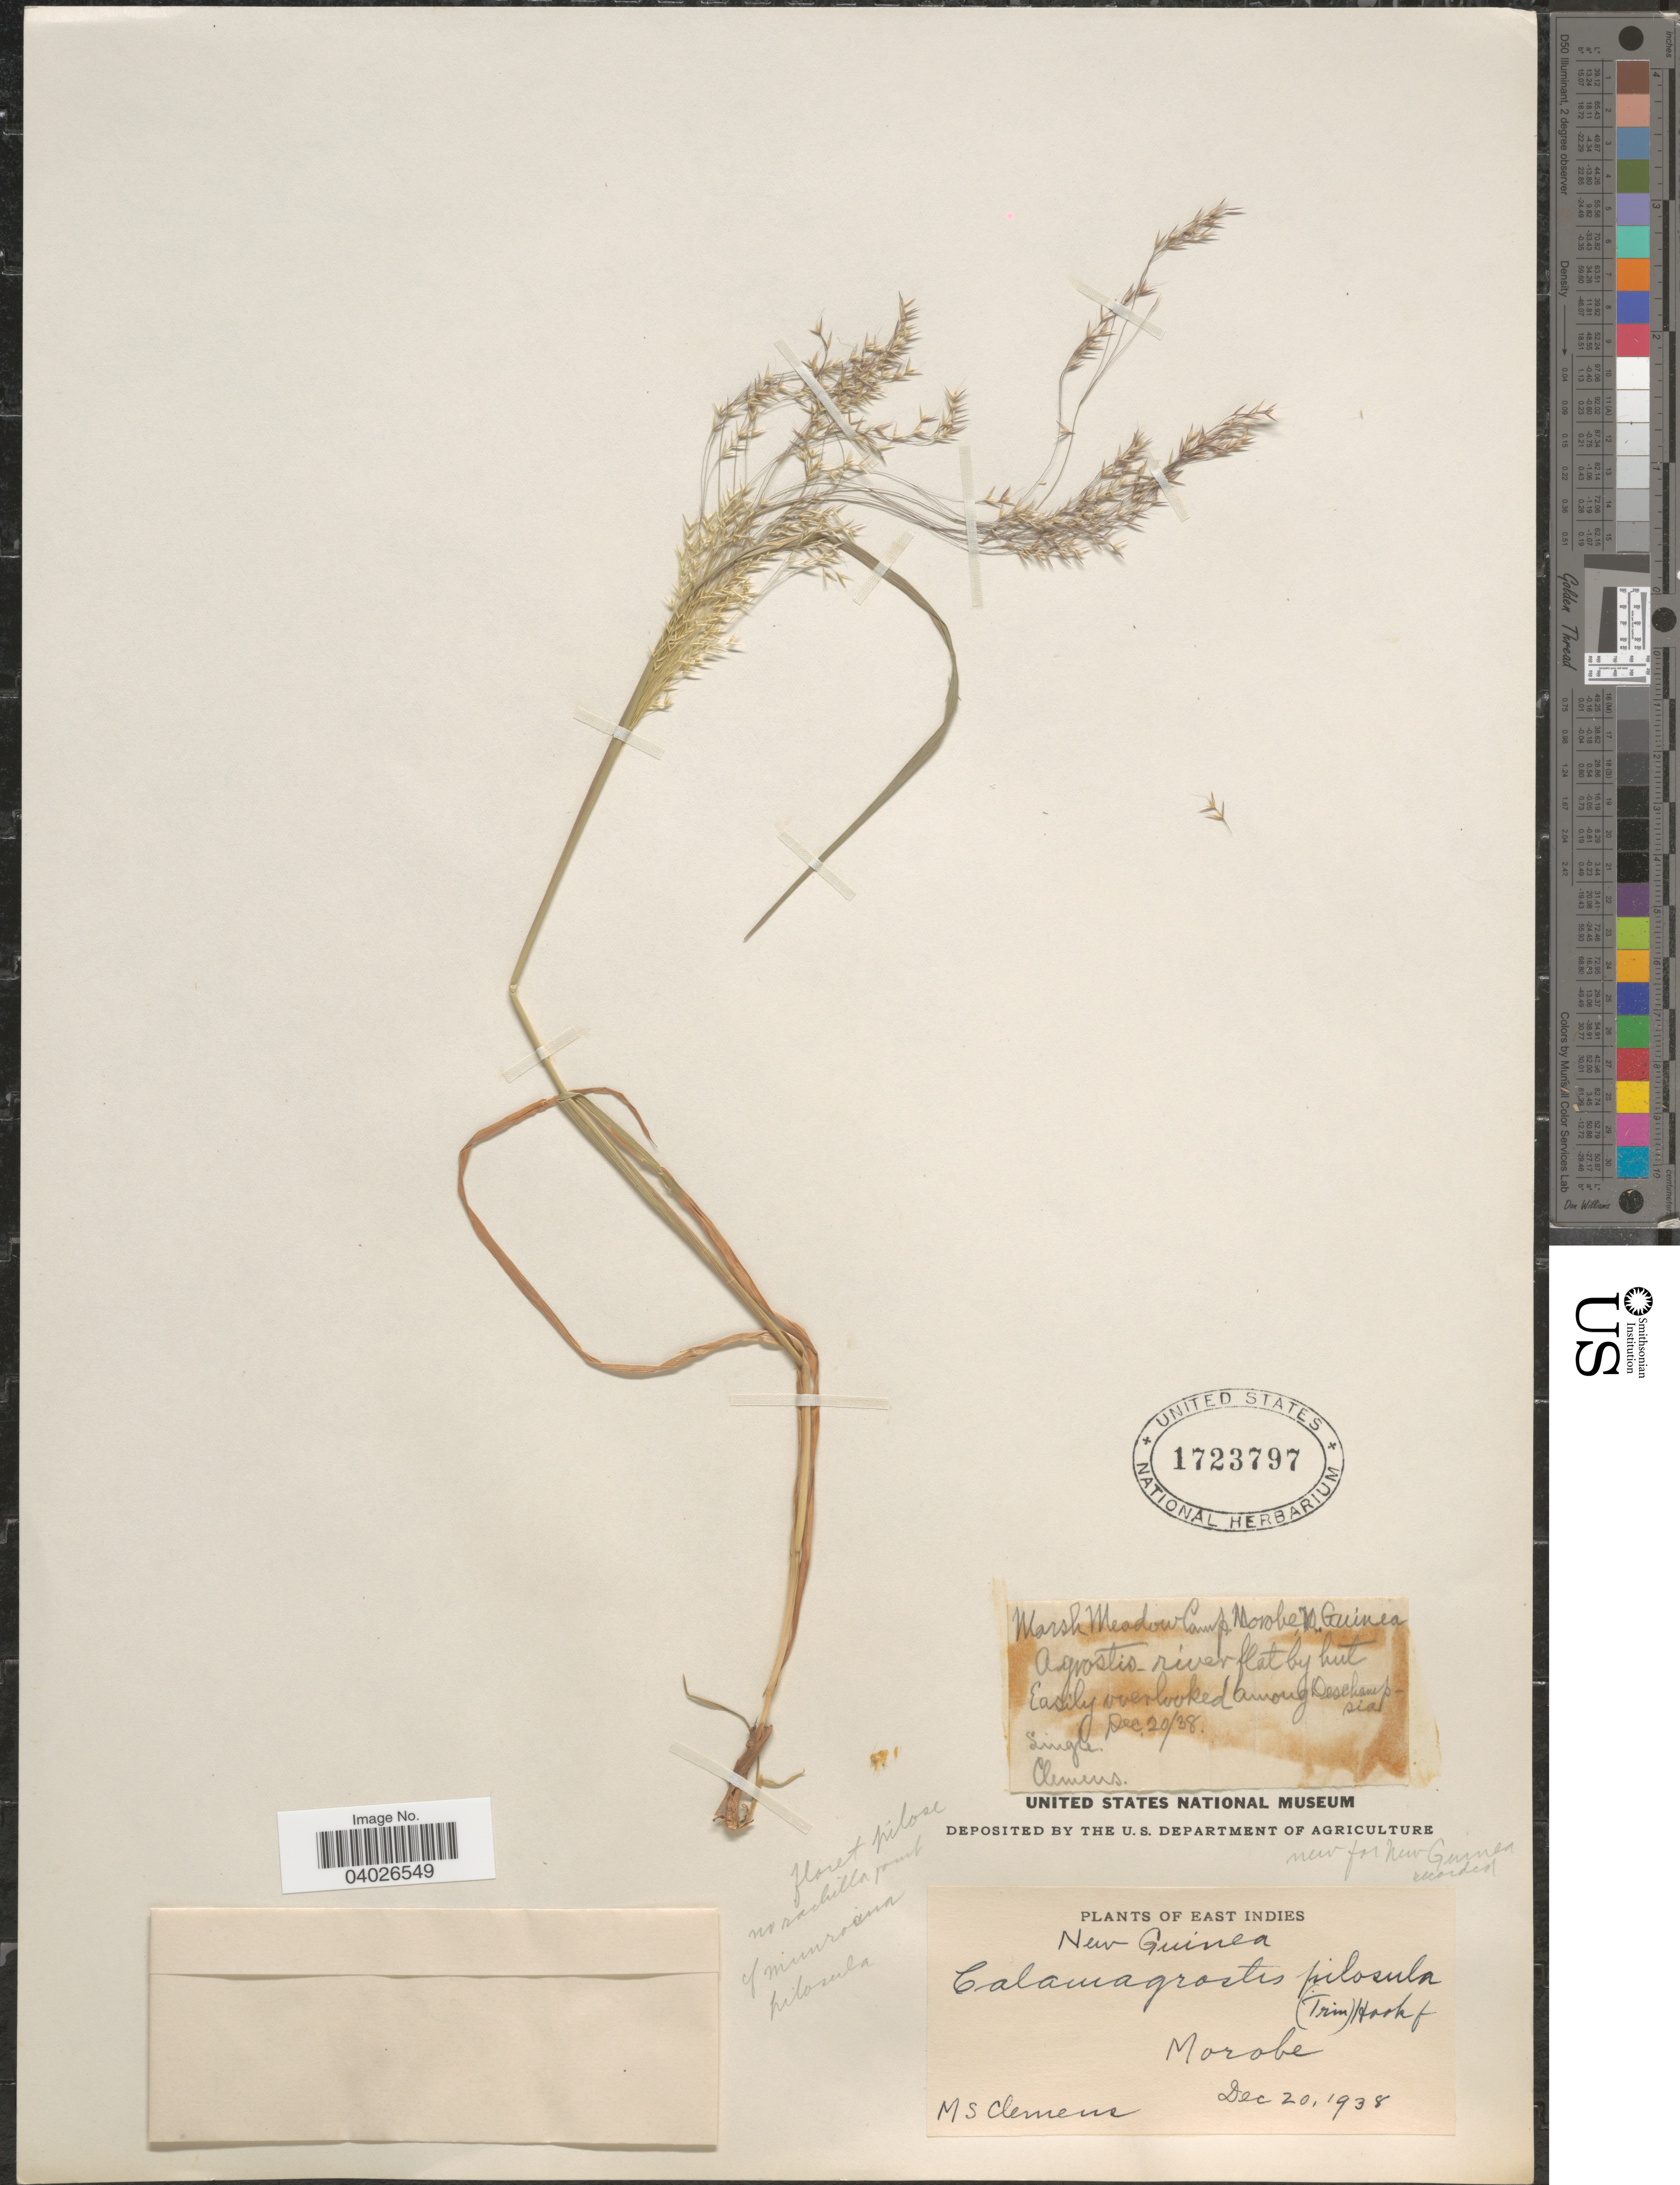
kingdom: Plantae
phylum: Tracheophyta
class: Liliopsida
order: Poales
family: Poaceae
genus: Agrostis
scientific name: Agrostis pilosula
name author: Trin.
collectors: M. S. Clemens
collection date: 1938-12-20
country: Papua New Guinea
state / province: Morobe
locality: Camp Morobe, N. Guinea.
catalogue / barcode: US 1723797